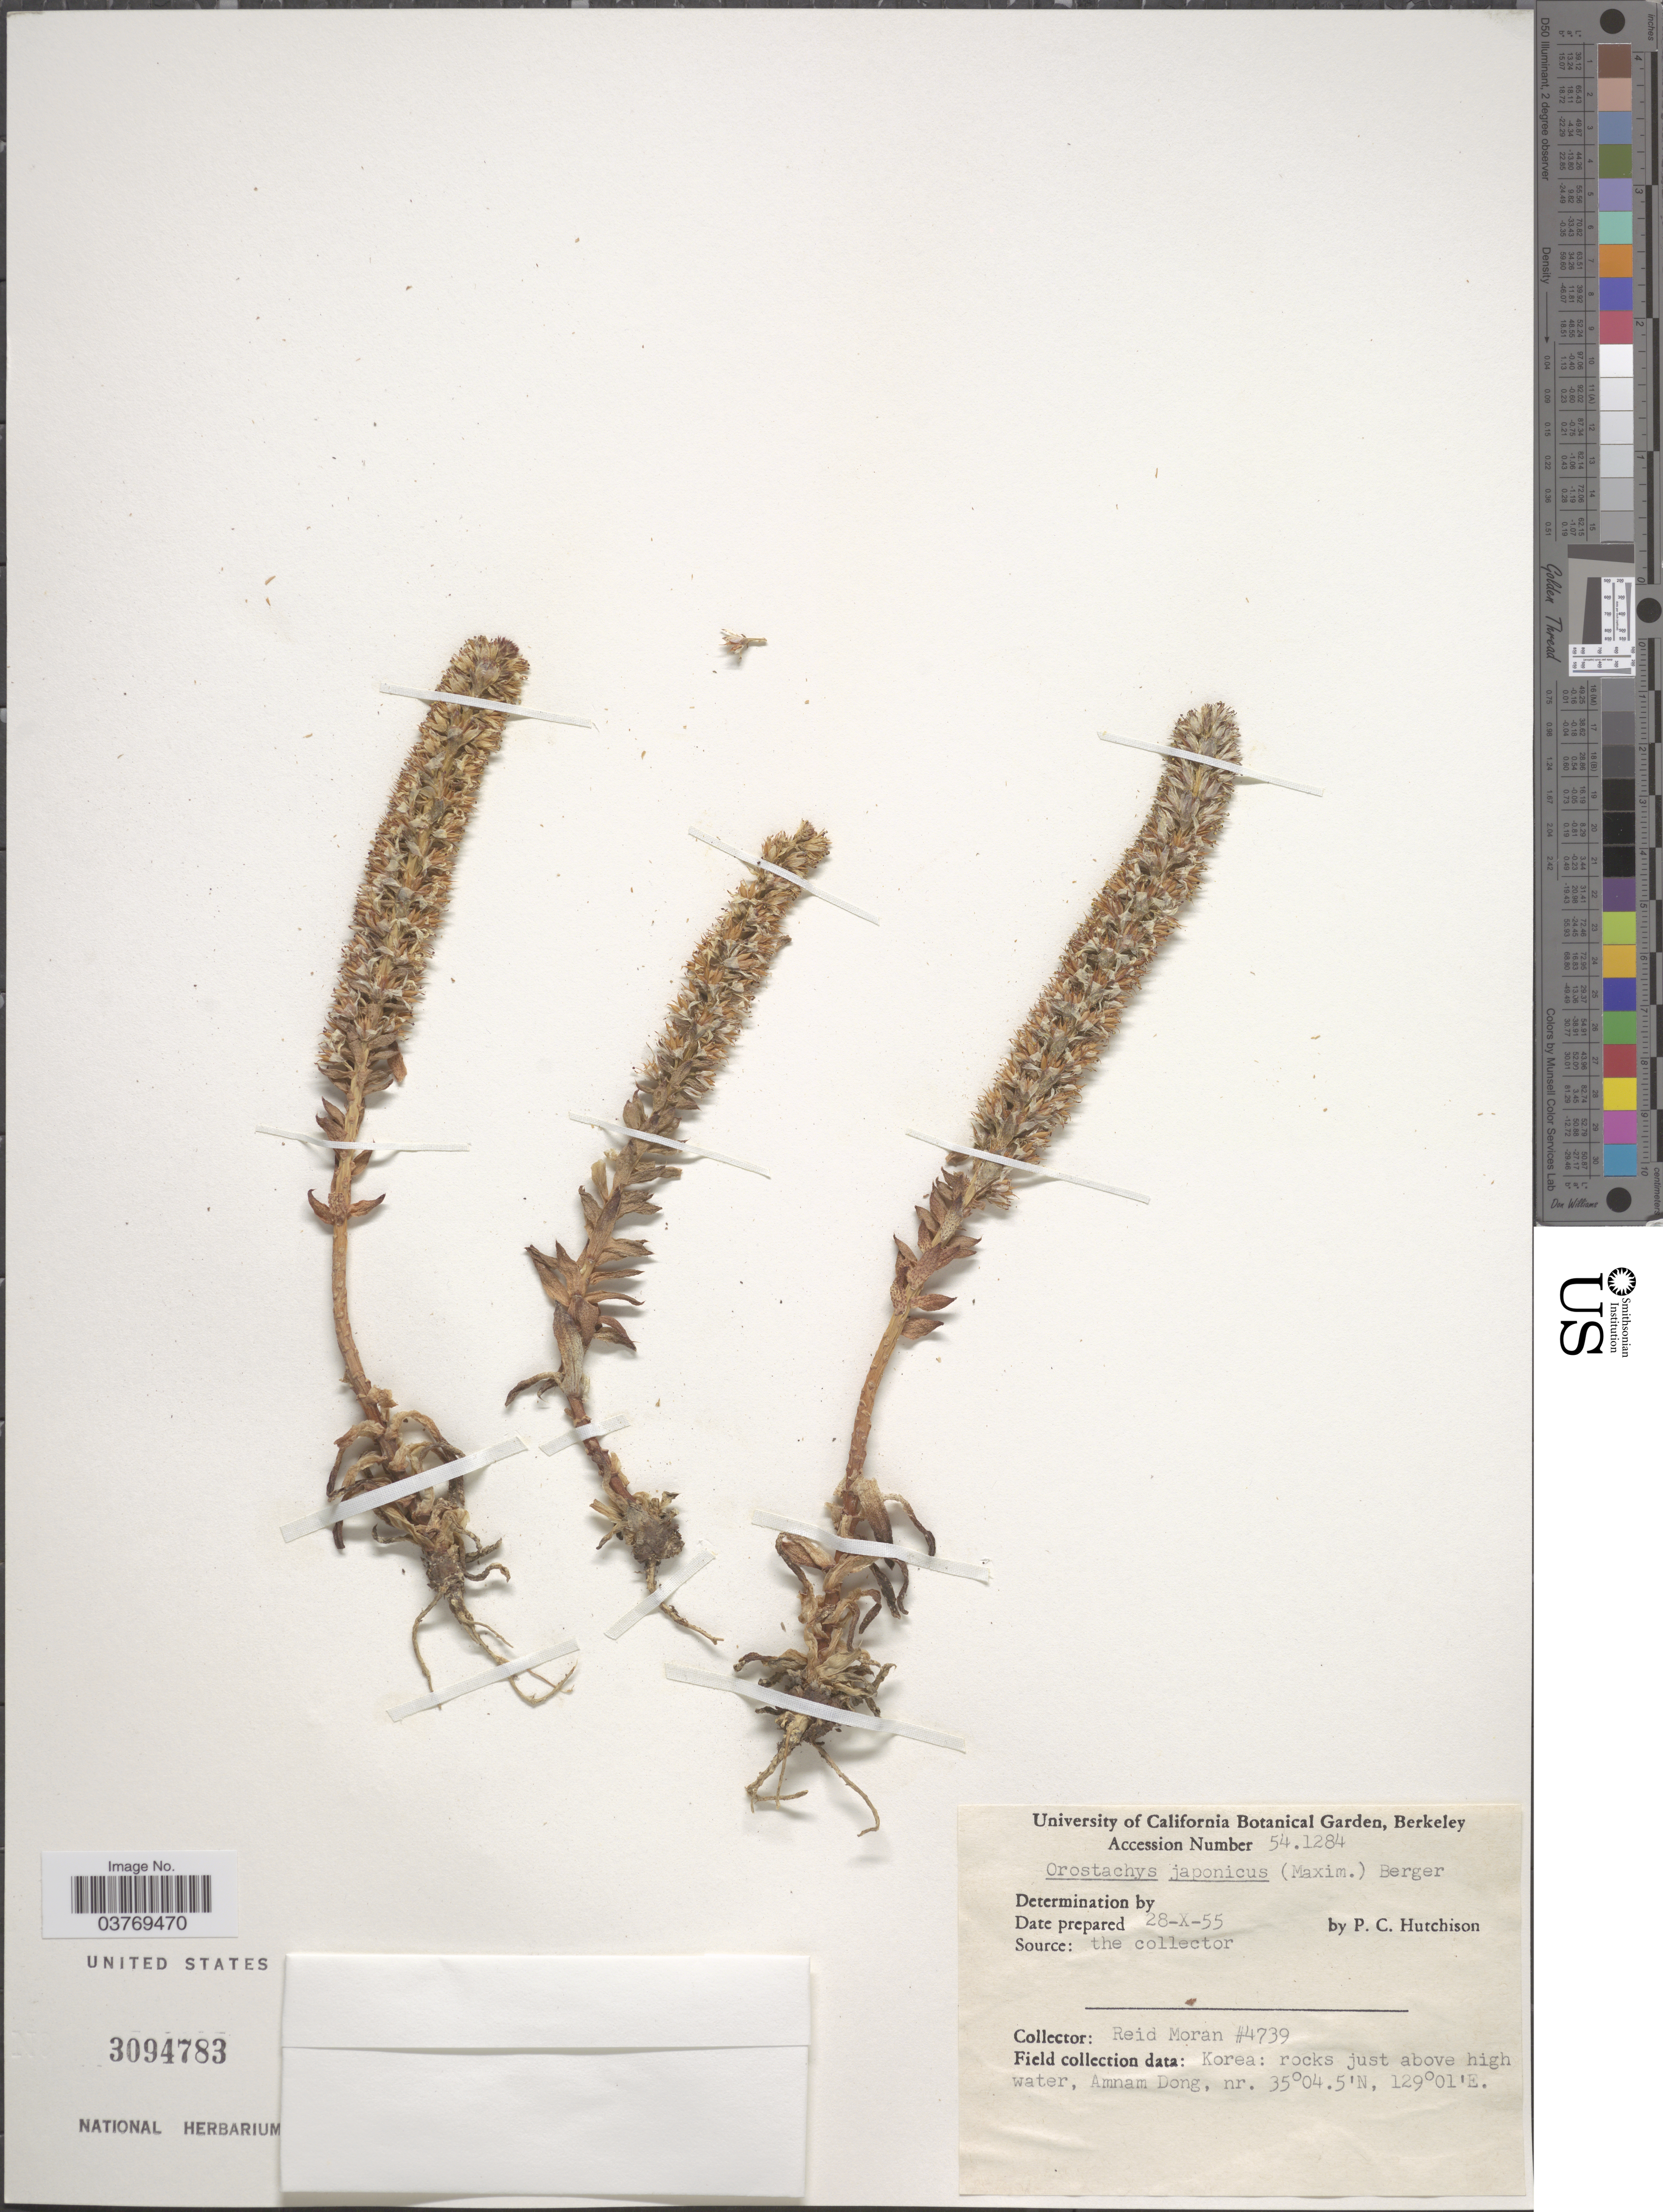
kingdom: Plantae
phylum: Tracheophyta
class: Magnoliopsida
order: Saxifragales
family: Crassulaceae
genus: Orostachys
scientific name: Orostachys japonica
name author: (Maxim.) A. Berger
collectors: P. C. Hutchison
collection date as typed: Transcribed d/m/y: 28/10/55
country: United States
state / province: California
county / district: Alameda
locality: University of California Botanical Garden, Berkeley.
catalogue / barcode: US 3094783